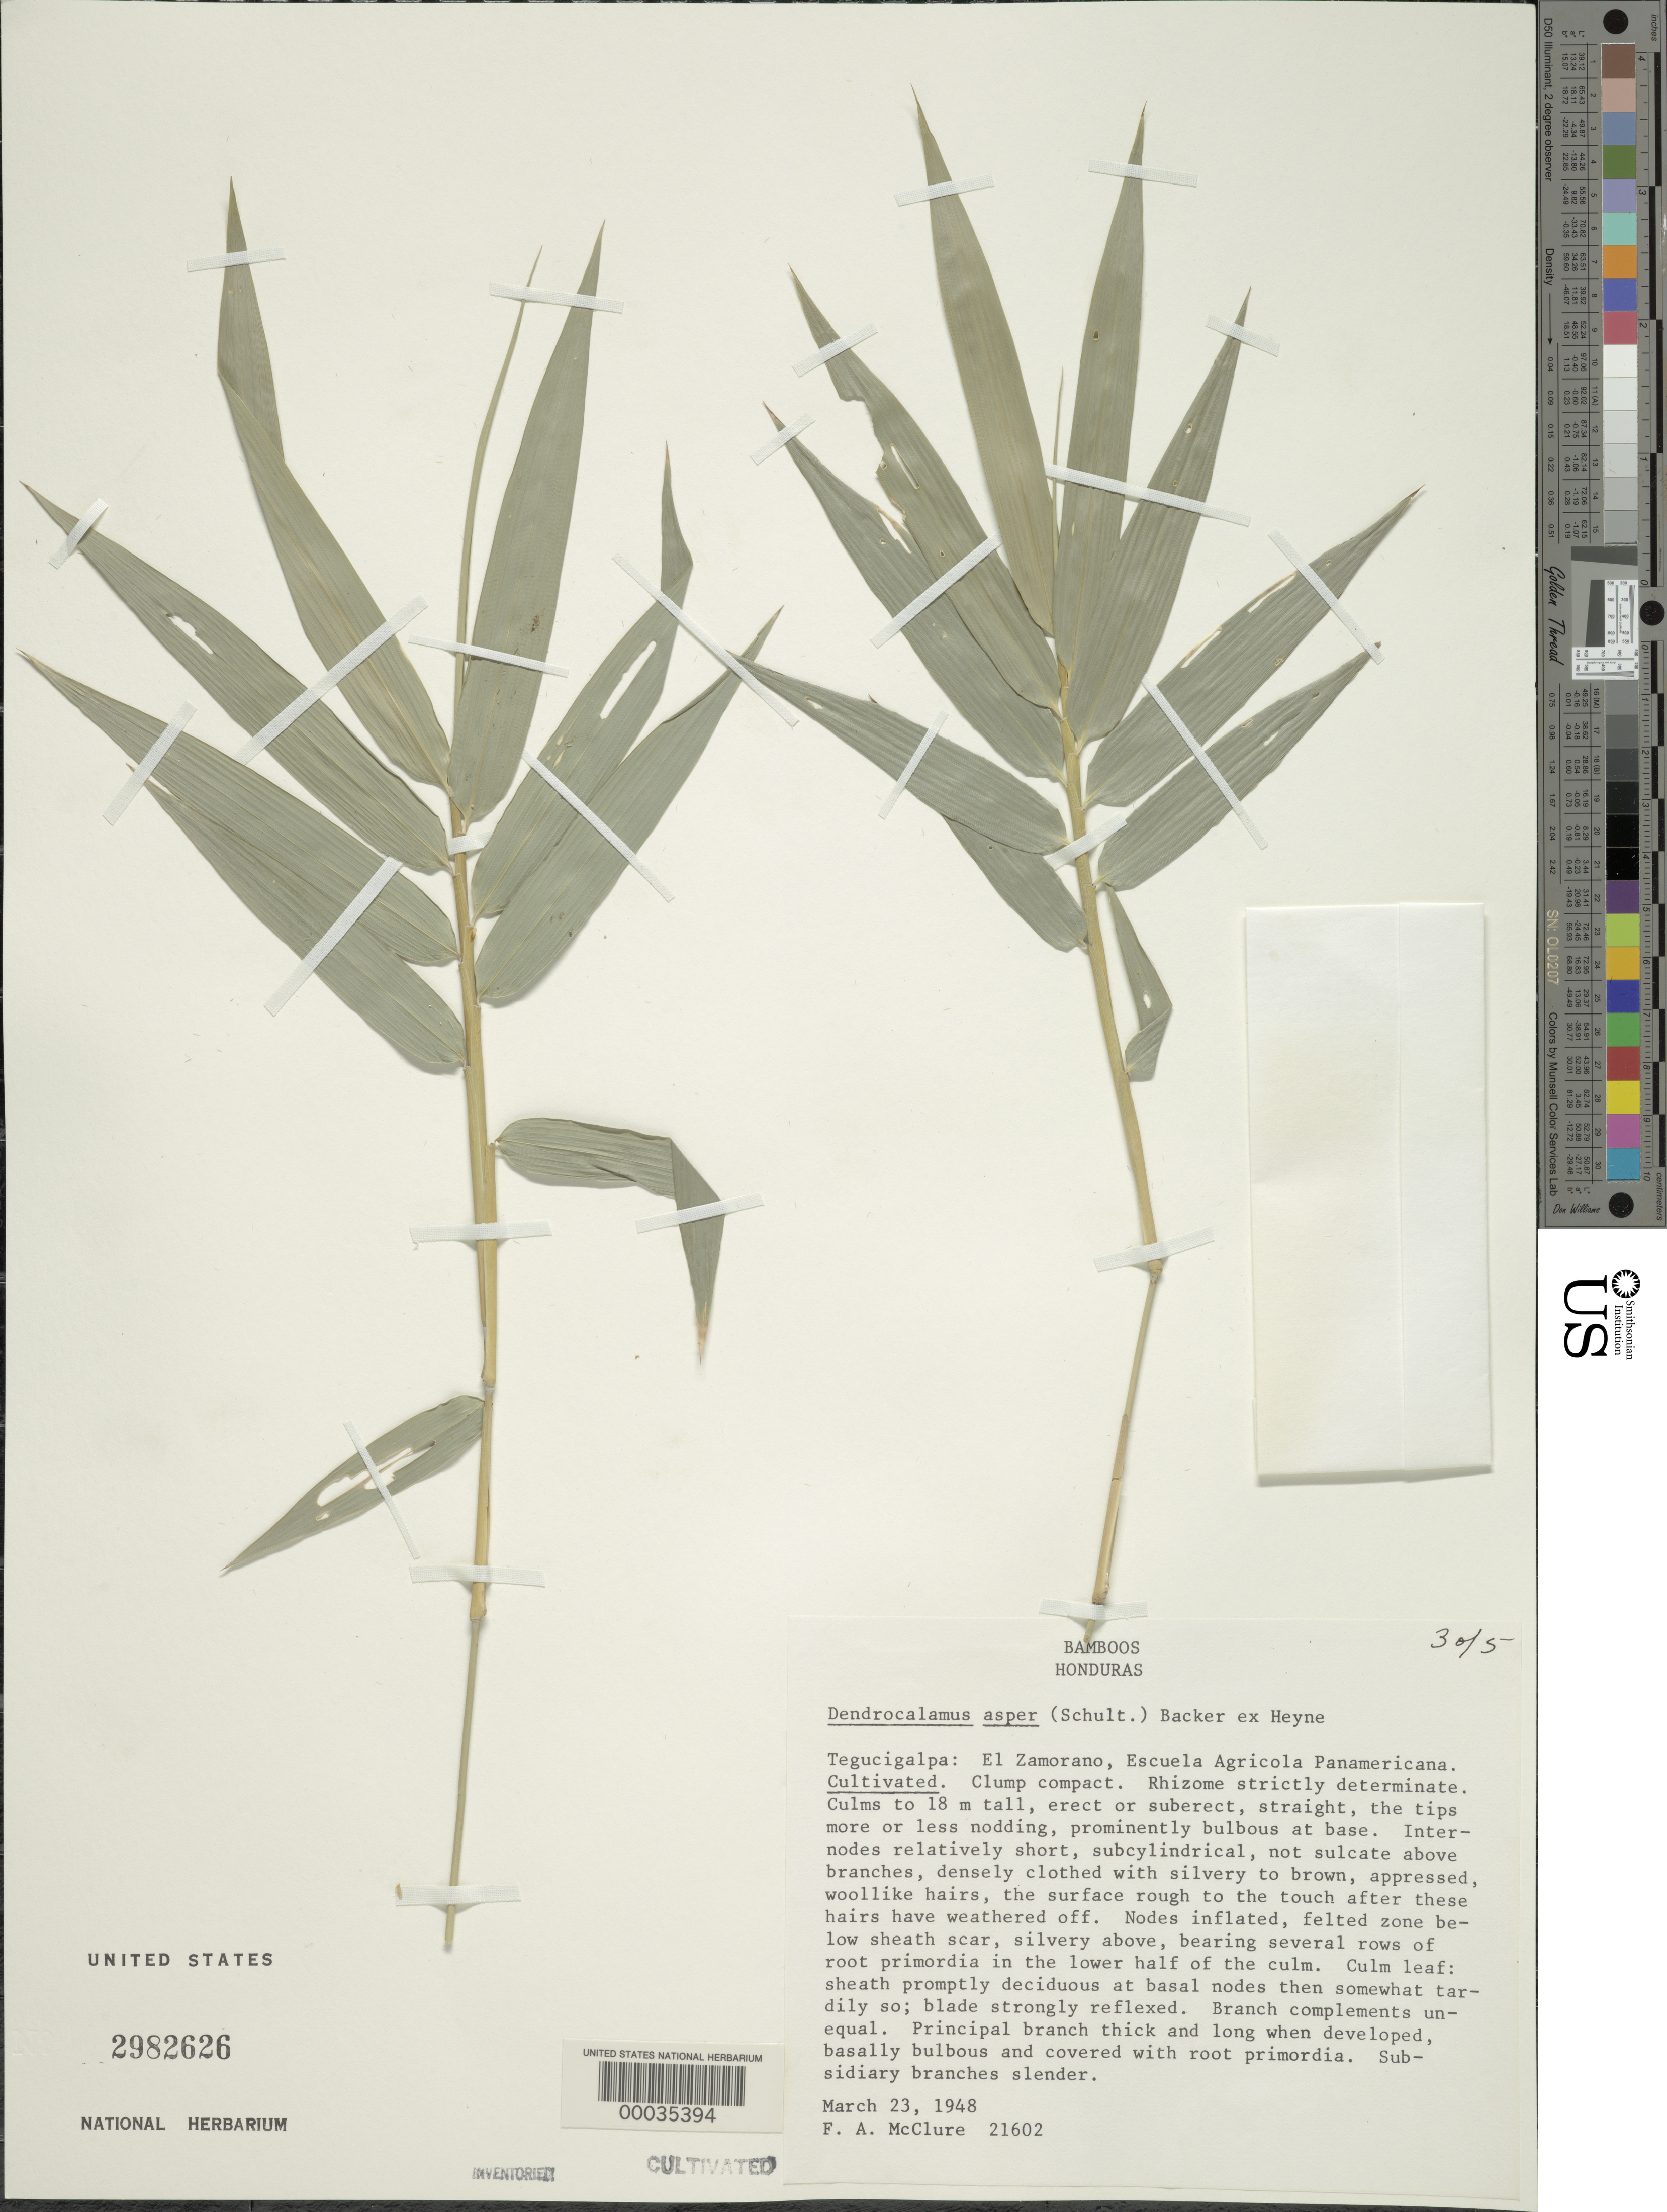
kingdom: Plantae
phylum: Tracheophyta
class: Liliopsida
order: Poales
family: Poaceae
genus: Dendrocalamus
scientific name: Dendrocalamus asper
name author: (Schult. & Schult. f.) Backer ex K. Heyne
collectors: F. A. McClure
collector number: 21602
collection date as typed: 23 Mar 1948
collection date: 1948-03-23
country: Honduras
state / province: Fco. Morazán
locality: El Zamorano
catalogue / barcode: US 2982626